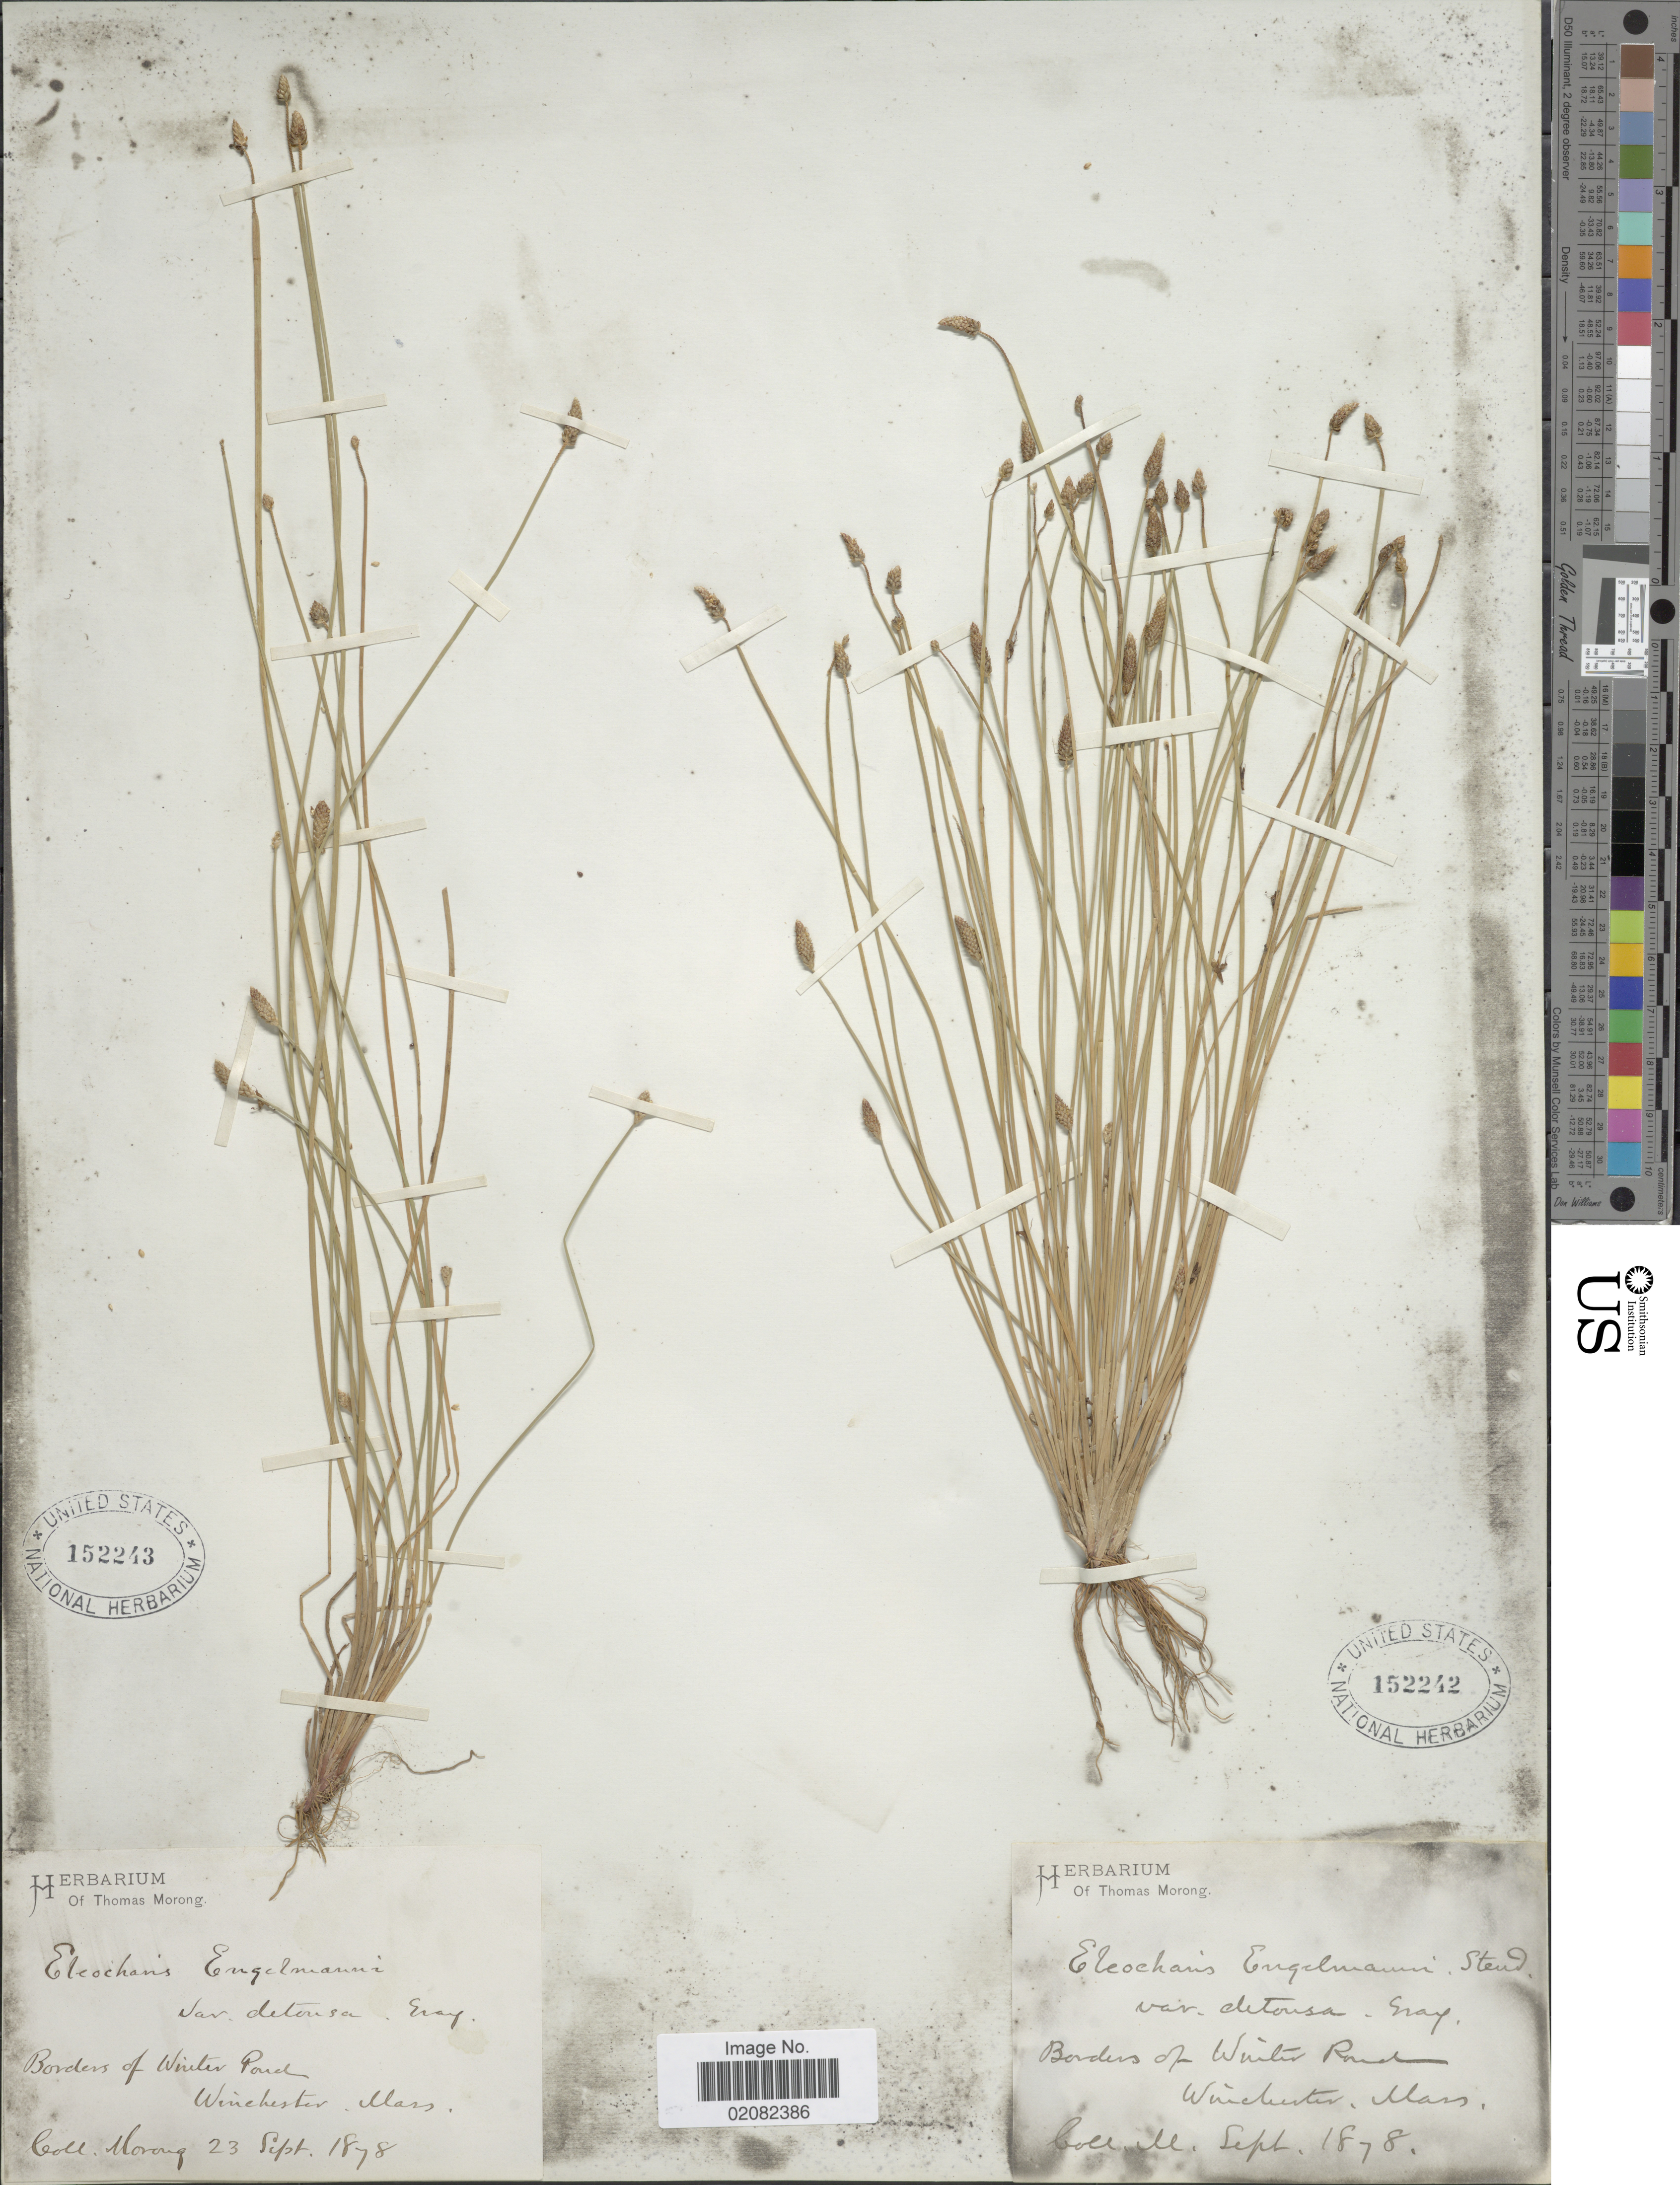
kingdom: Plantae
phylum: Tracheophyta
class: Liliopsida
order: Poales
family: Cyperaceae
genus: Eleocharis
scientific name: Eleocharis engelmannii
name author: Steud.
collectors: T. Morong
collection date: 1878-09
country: United States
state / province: Massachusetts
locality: Borders of Winter Pond, Winchester, Mass.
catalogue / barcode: US 152242-2